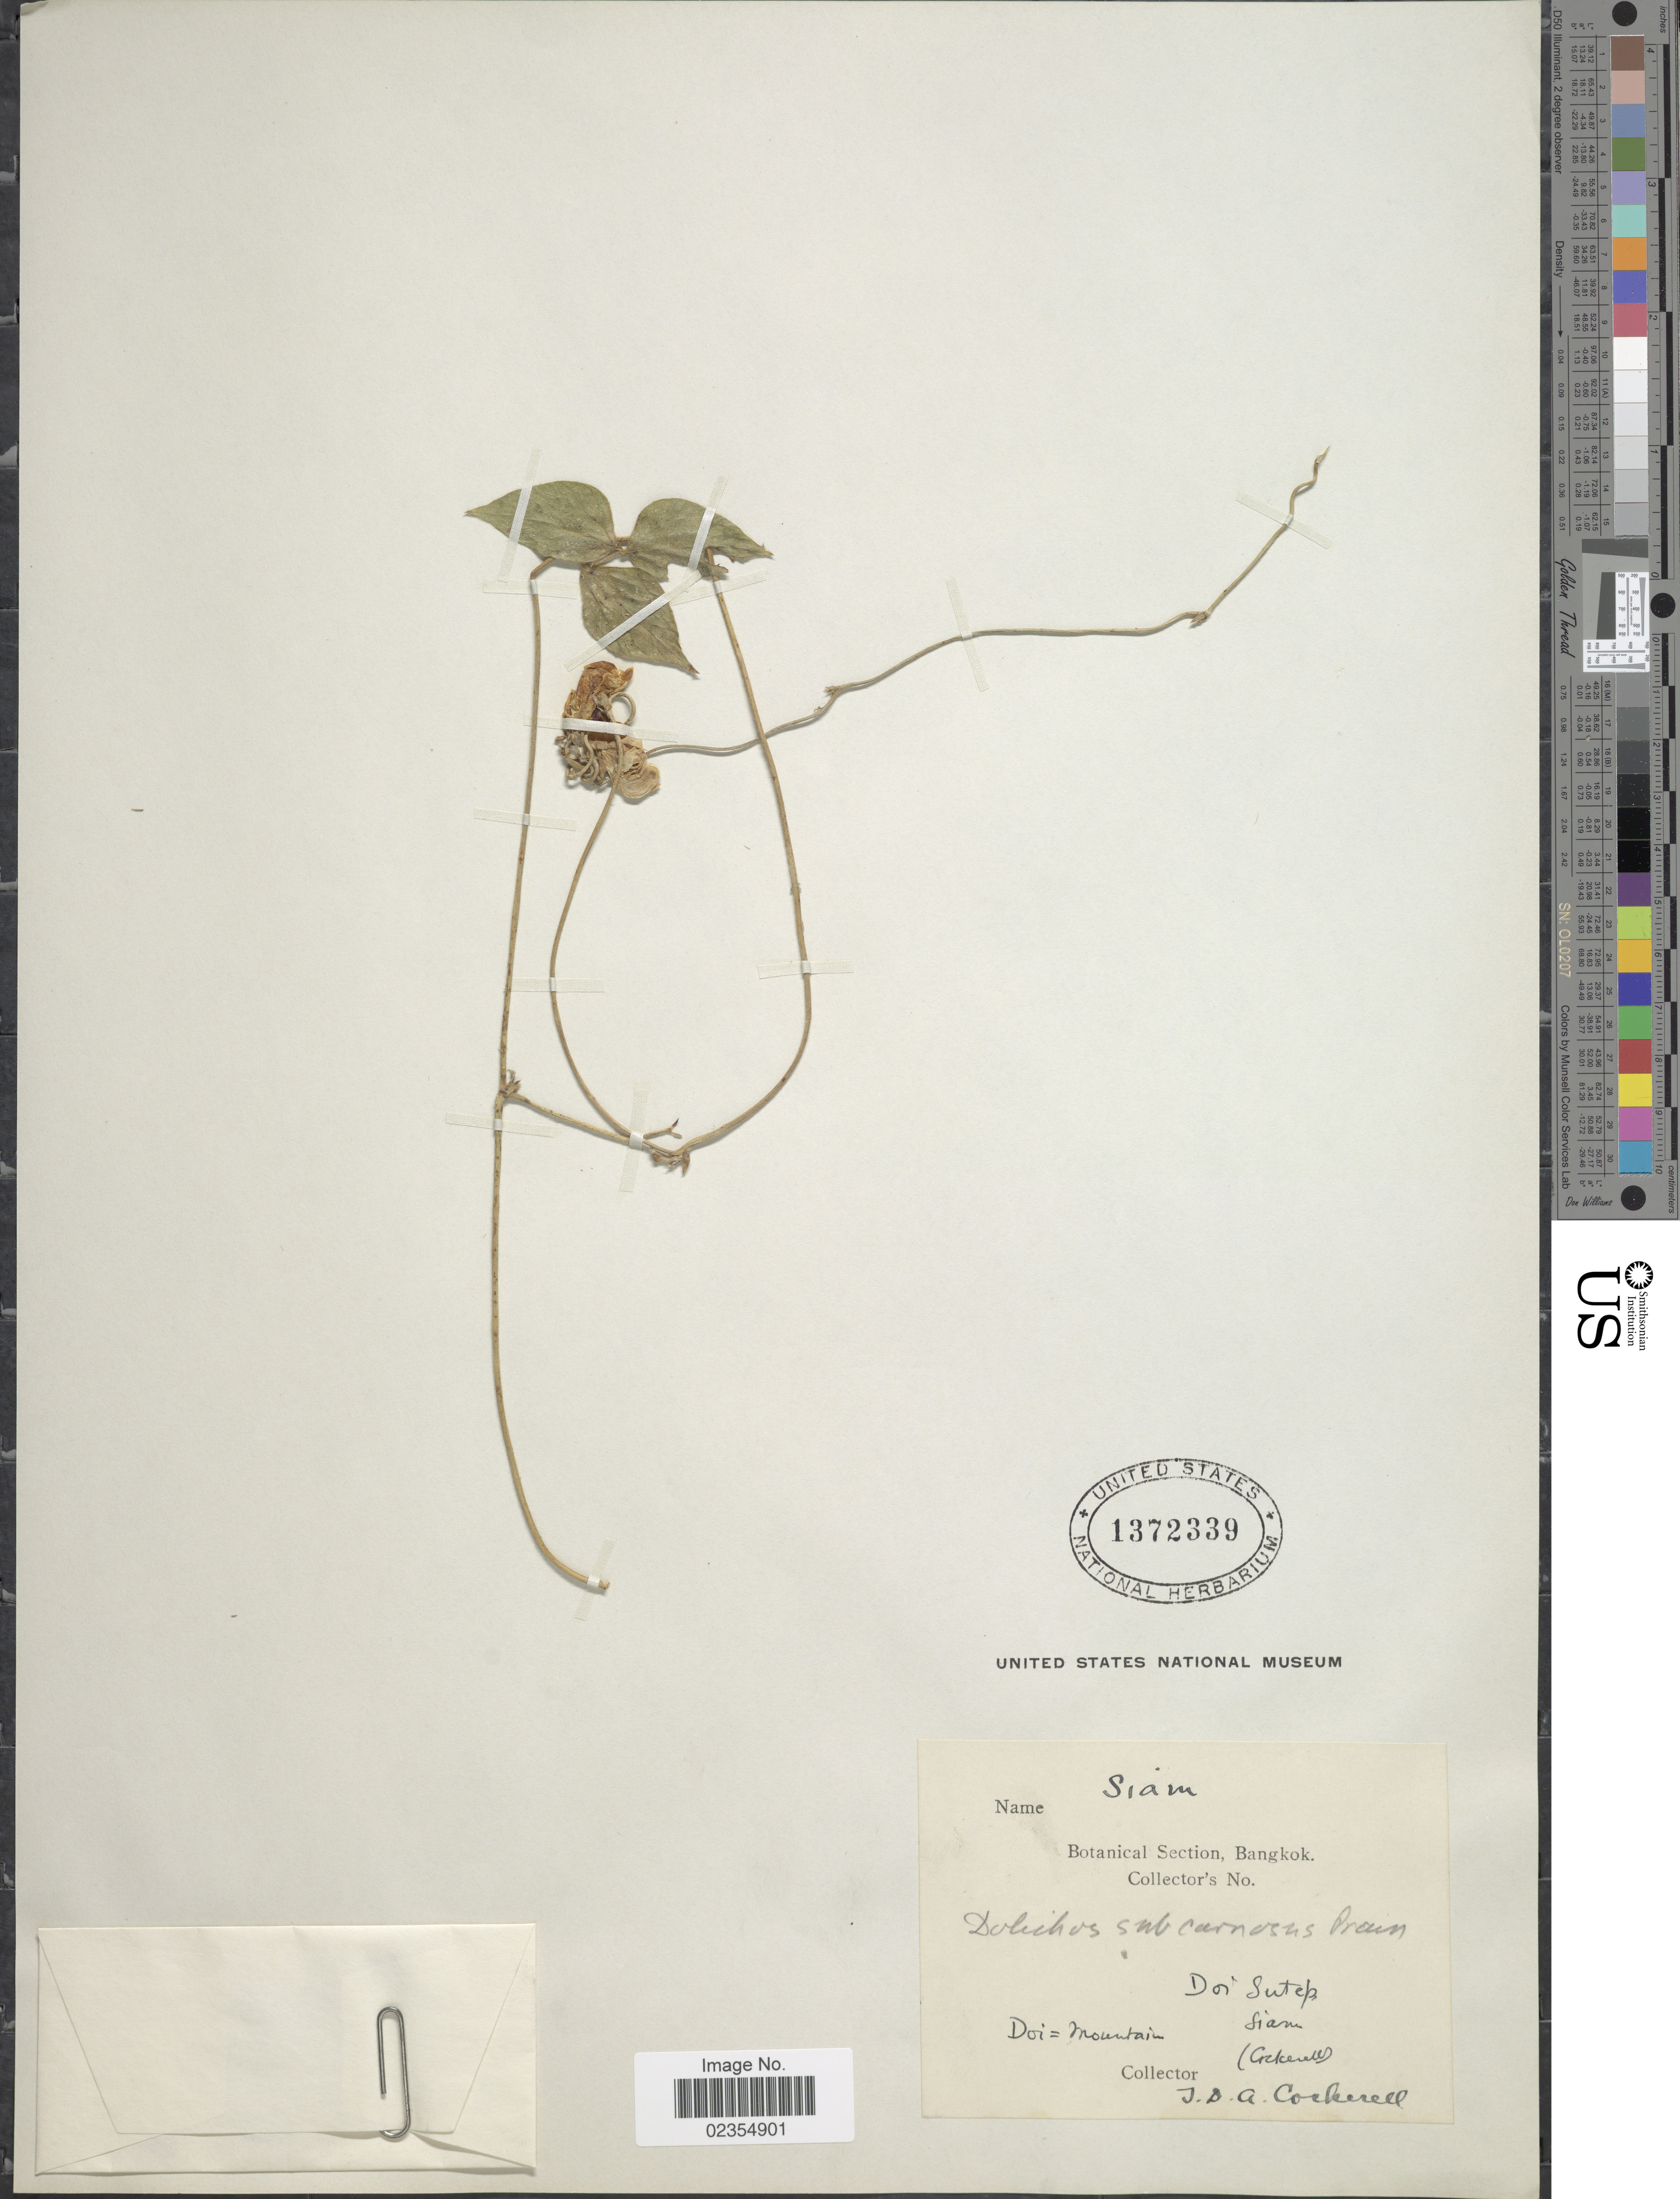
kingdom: Plantae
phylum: Tracheophyta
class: Magnoliopsida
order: Fabales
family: Fabaceae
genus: Dolichos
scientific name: Dolichos subcarnosus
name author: Wight & Arn.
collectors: T. Cockerell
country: Thailand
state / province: Bangkok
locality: Siam, Botanical Section, Doi Sutep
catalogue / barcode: US 1372339